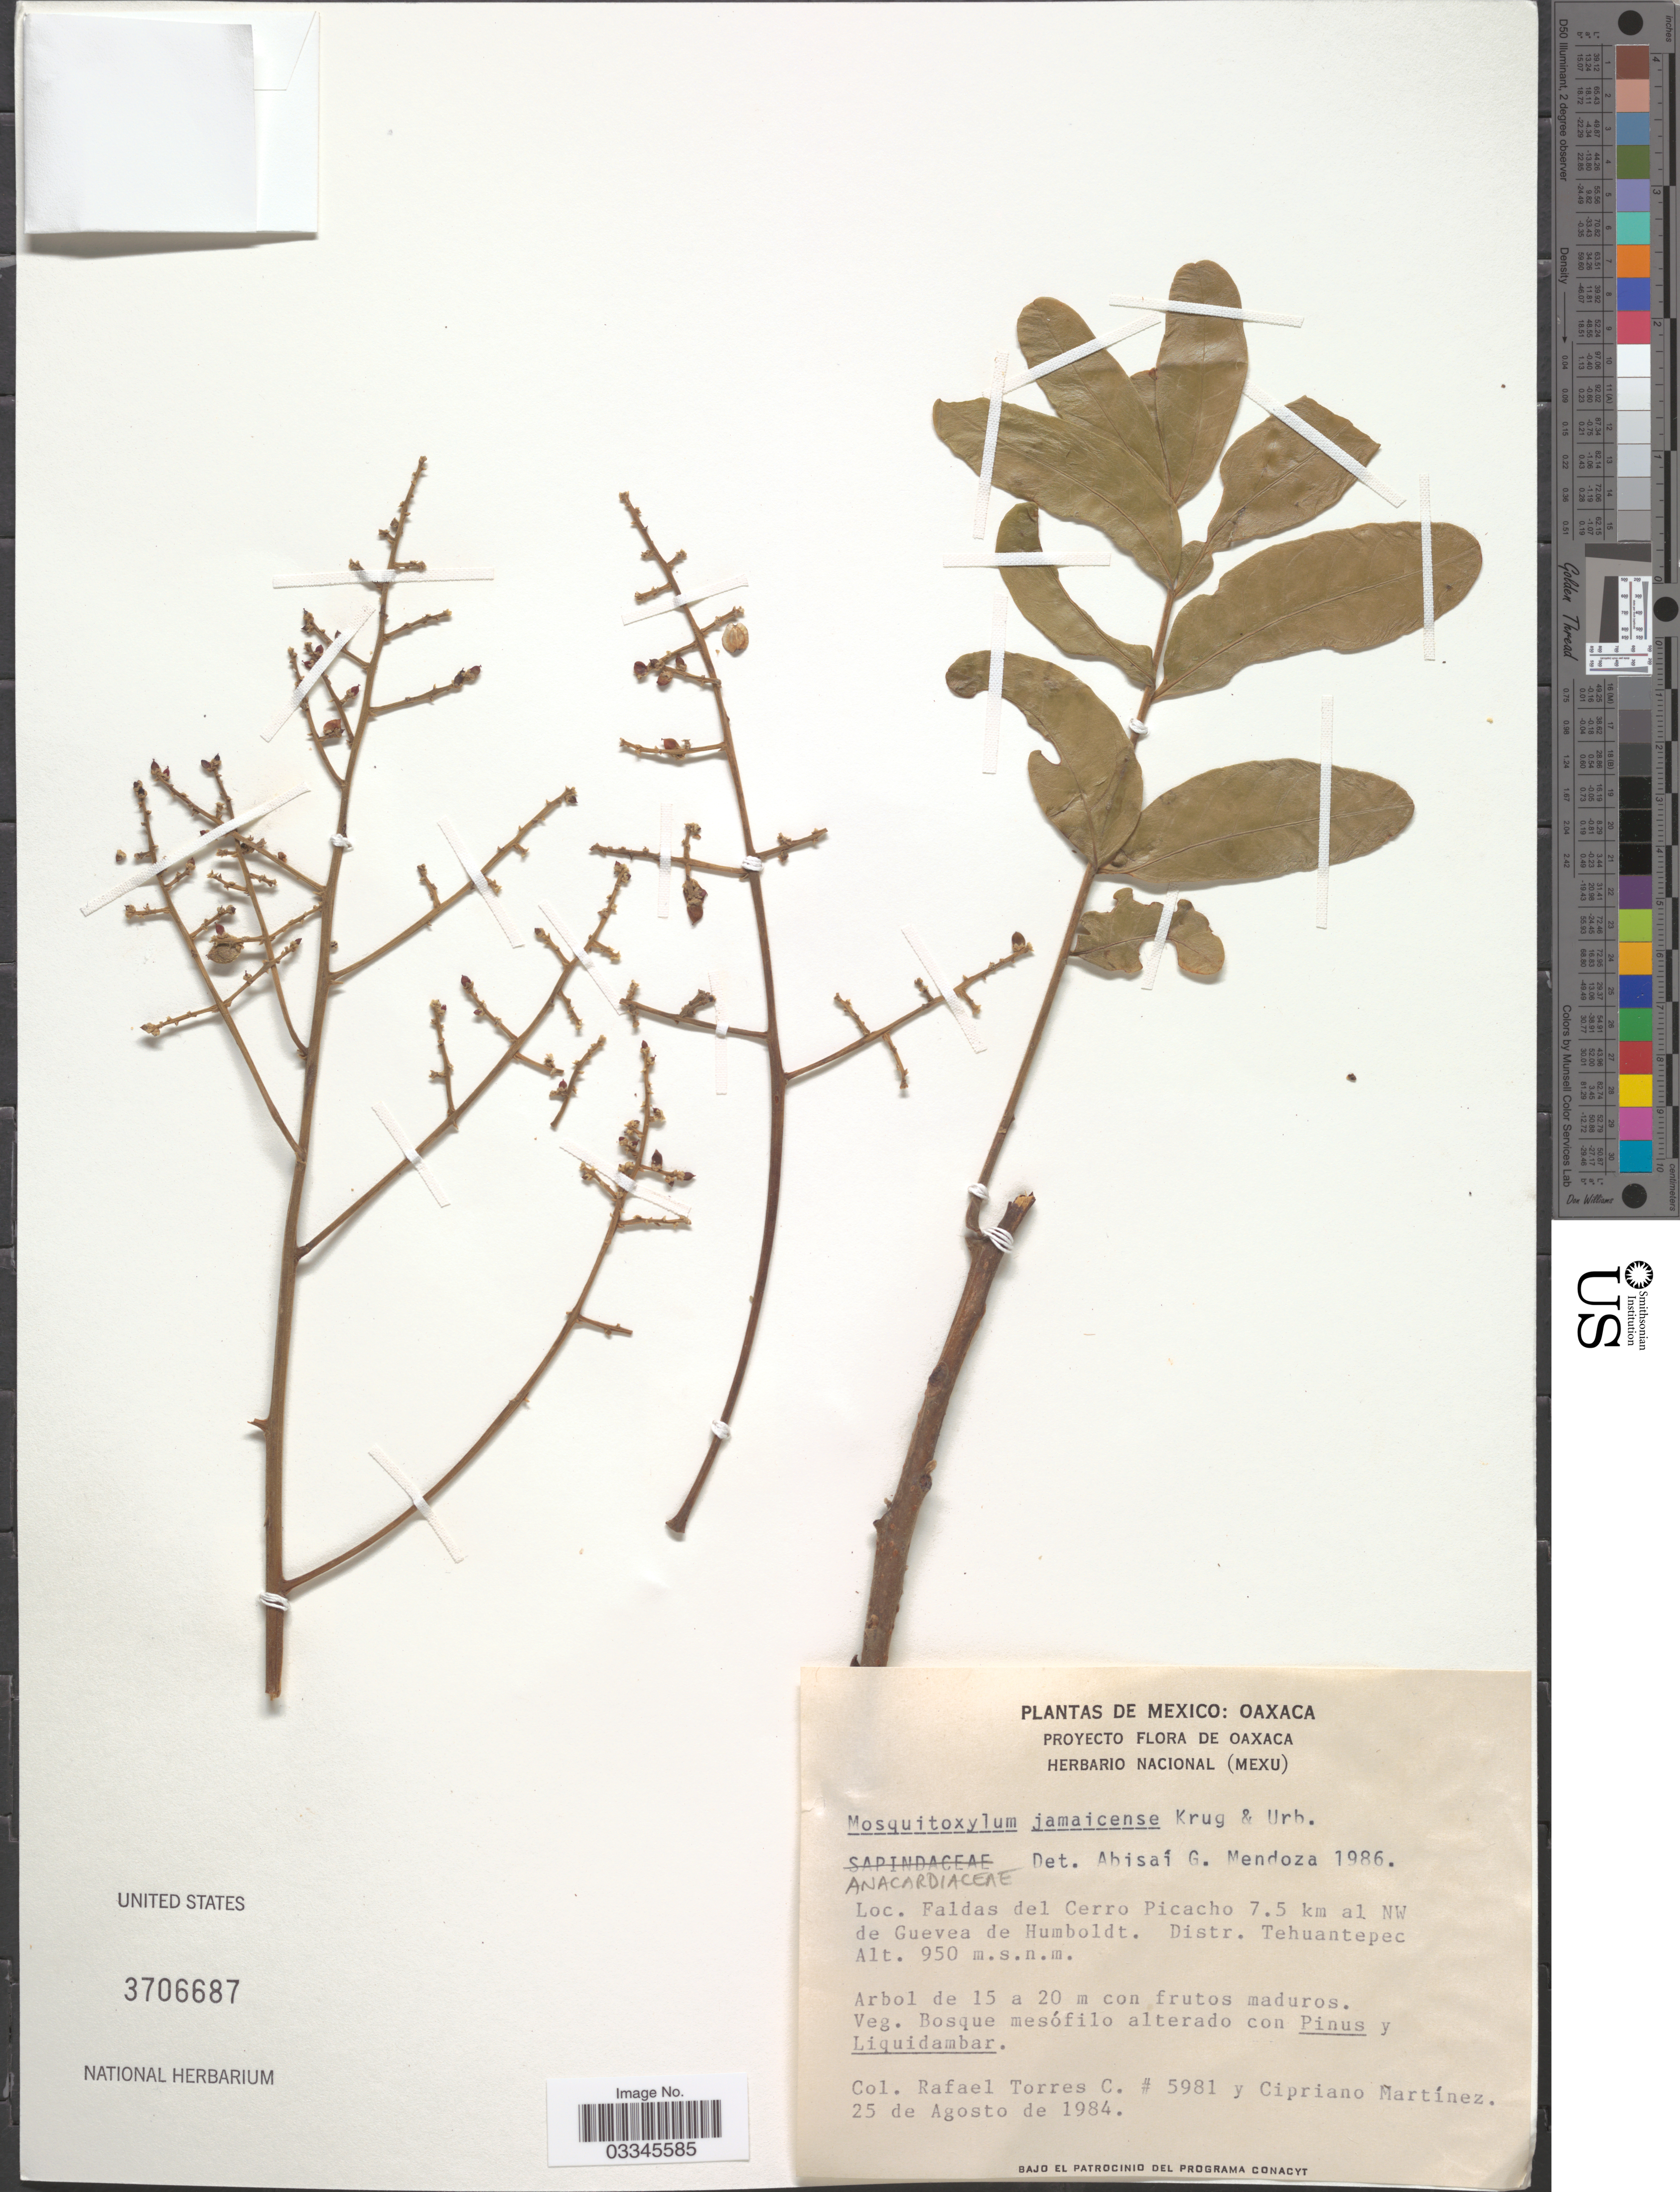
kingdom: Plantae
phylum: Tracheophyta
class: Magnoliopsida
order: Sapindales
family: Anacardiaceae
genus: Mosquitoxylum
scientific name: Mosquitoxylum jamaicense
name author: Krug & Urb.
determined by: Mitchell, J. D.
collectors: R. Torres C. & C. Martínez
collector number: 5981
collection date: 1984-08-25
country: Mexico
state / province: Oaxaca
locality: Faldas del Cerro y Picacho 7.5 km al NW de Guevea de Humboldt. Distr. Tehuantepec.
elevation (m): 950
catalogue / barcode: US 3706687